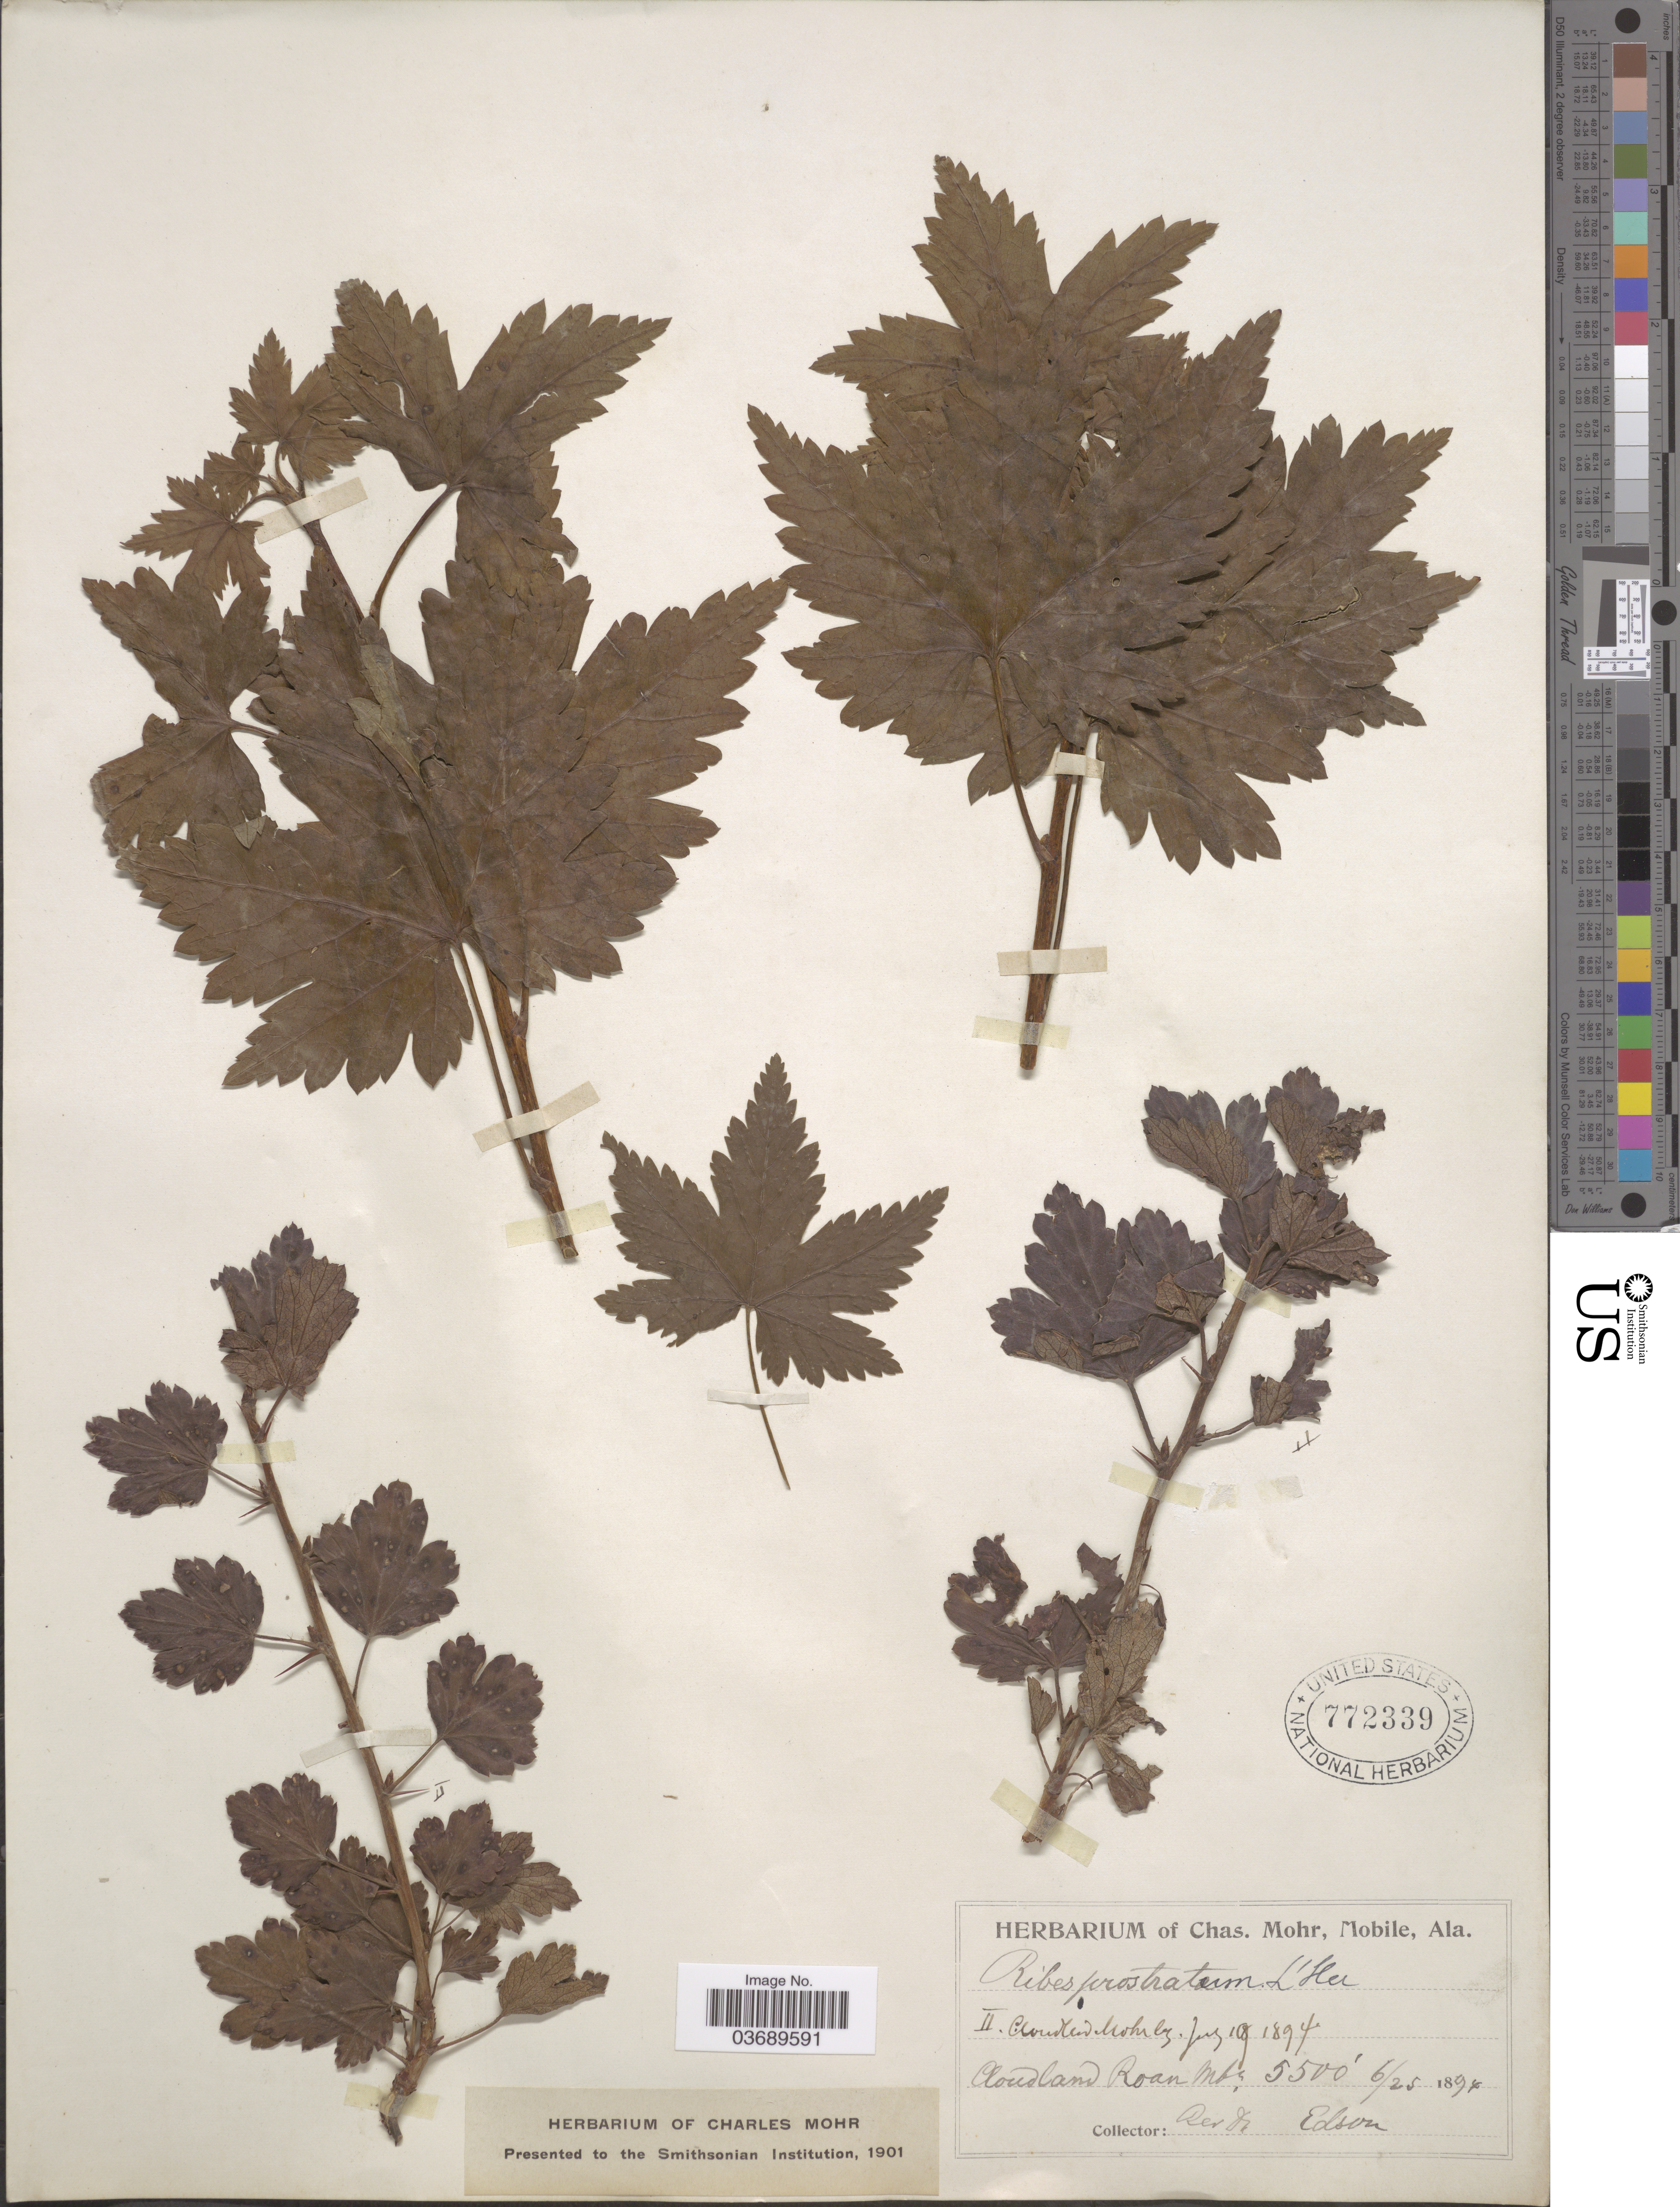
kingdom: Plantae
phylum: Tracheophyta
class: Magnoliopsida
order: Saxifragales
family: Grossulariaceae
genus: Ribes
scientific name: Ribes sp.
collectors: -. Edson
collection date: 1894-06-25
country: United States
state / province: Alabama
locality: Cloudland Roan Mts.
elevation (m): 1676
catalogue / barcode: US 772339